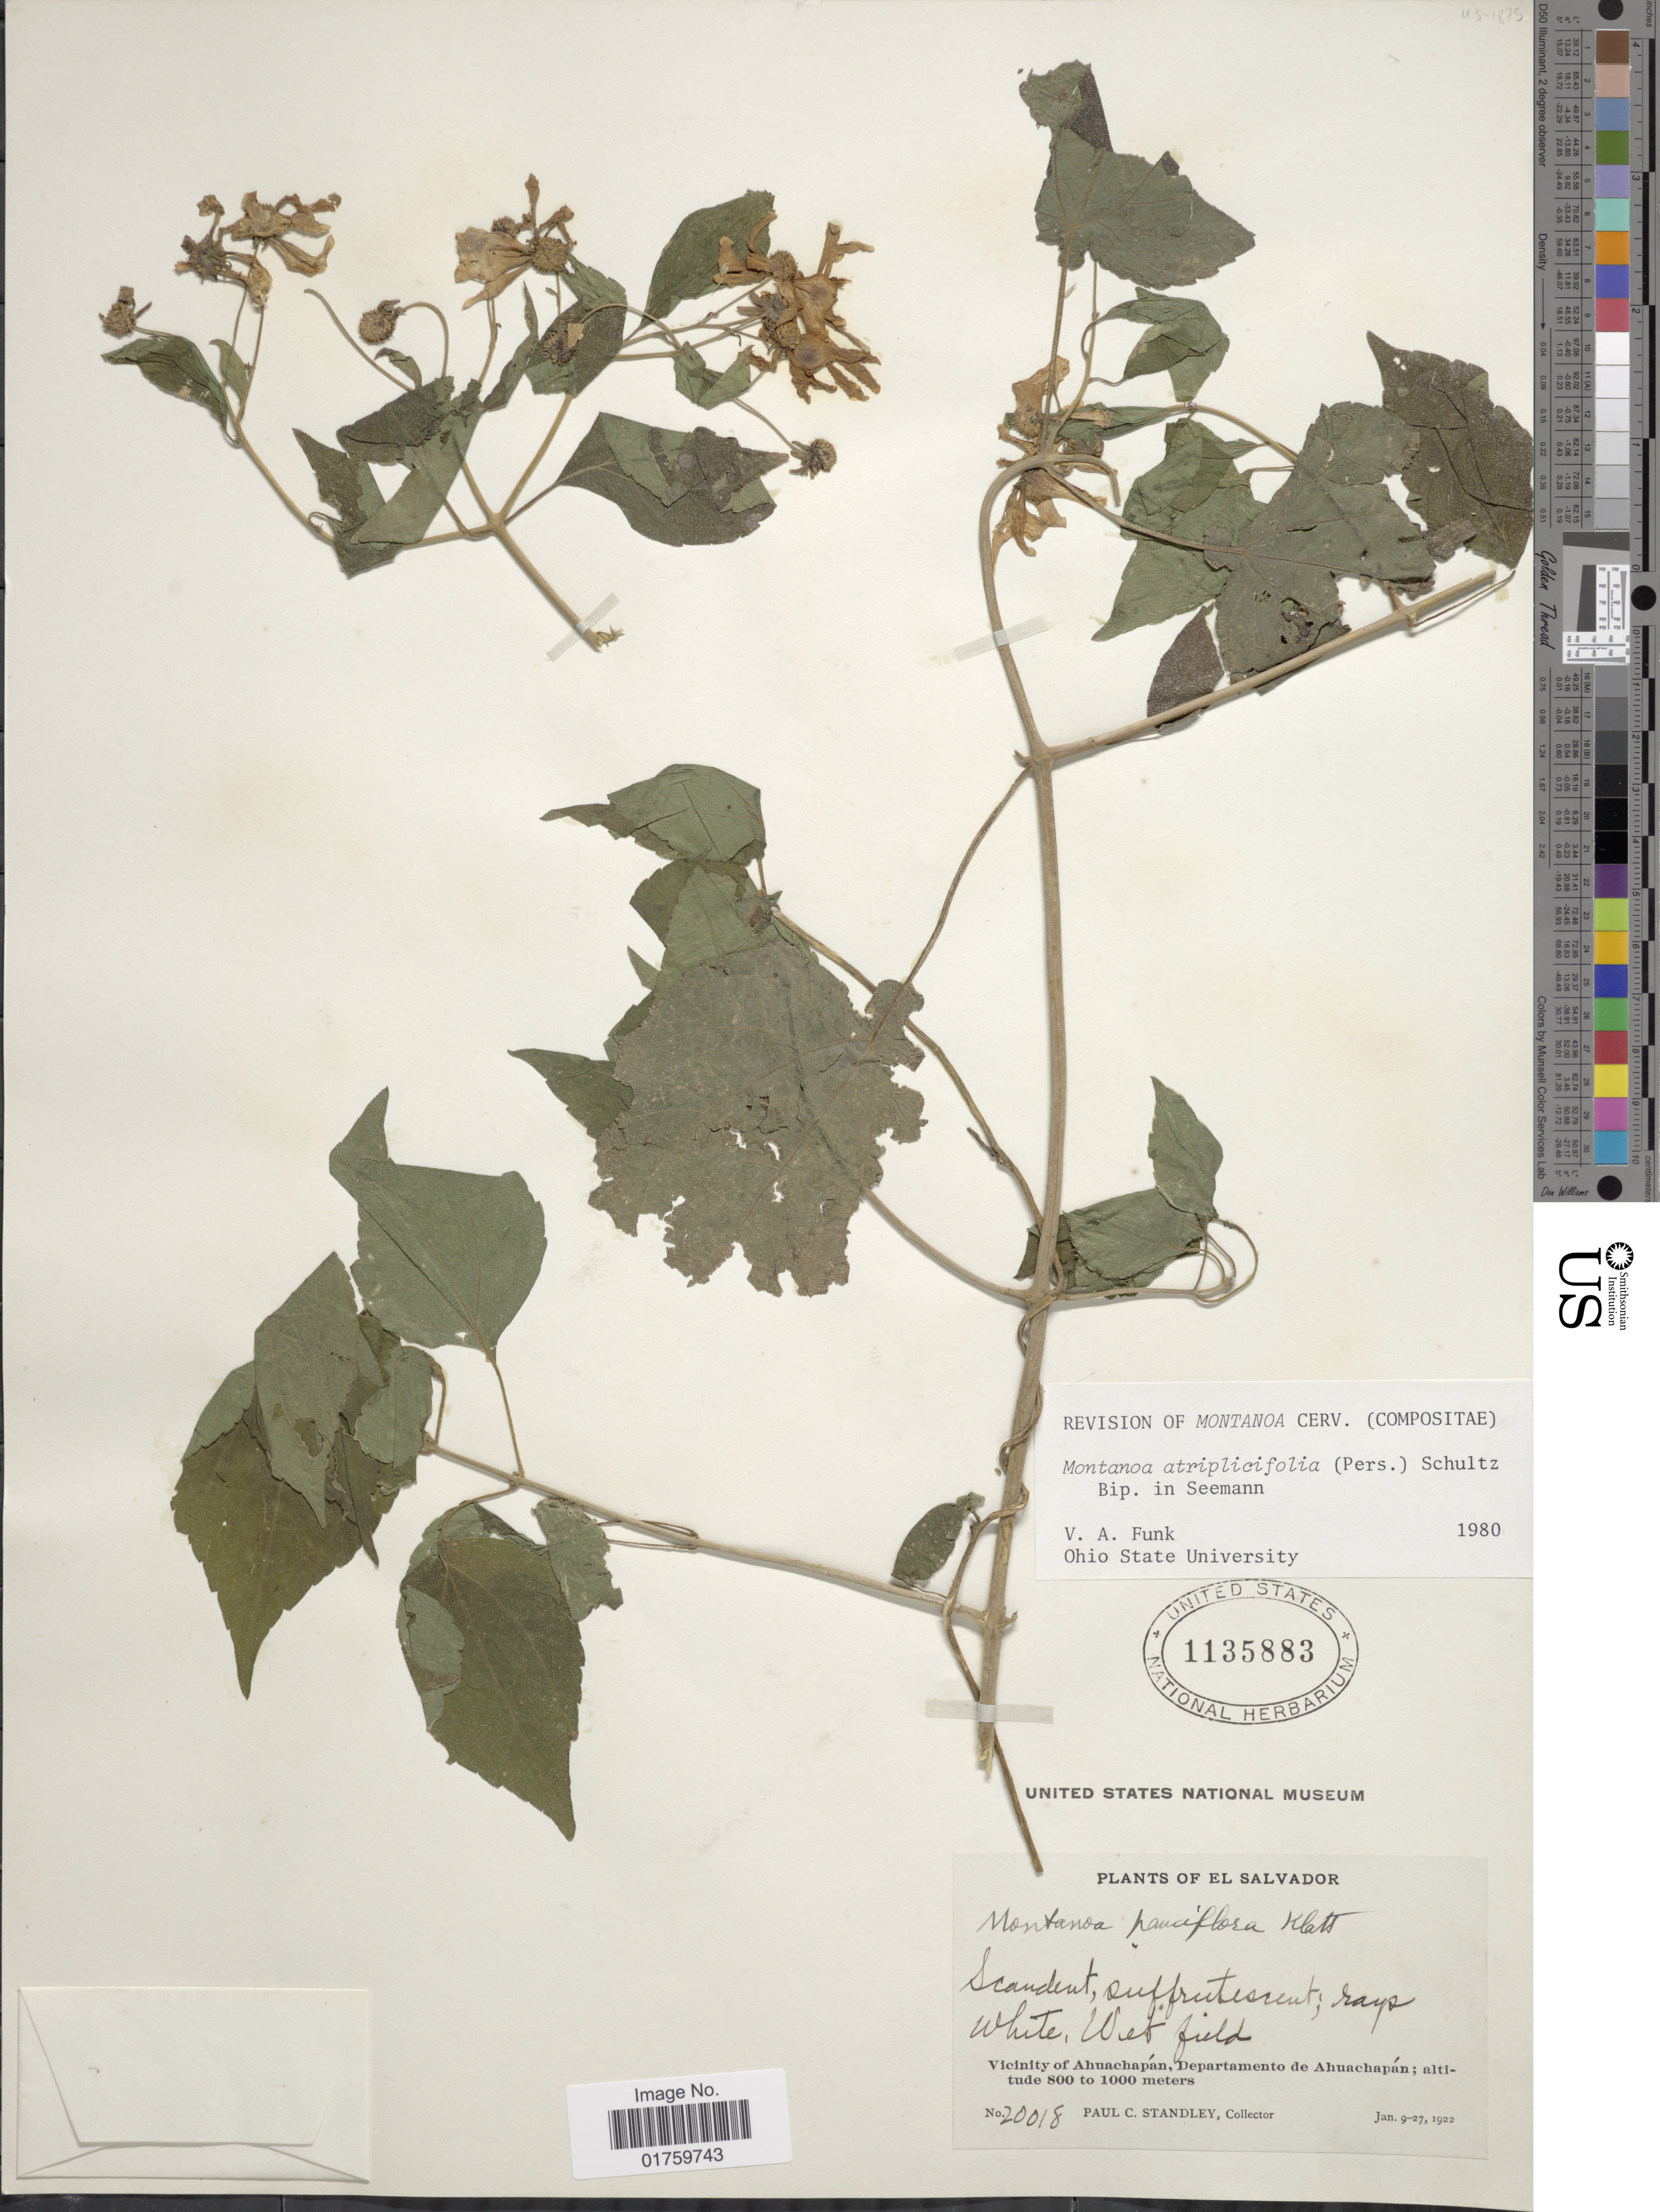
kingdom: Plantae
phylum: Tracheophyta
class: Magnoliopsida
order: Asterales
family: Asteraceae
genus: Montanoa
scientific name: Montanoa atriplicifolia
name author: (Pers.) Sch. Bip.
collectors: P. C. Standley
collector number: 20018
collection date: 1922-01-09/1922-01-27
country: El Salvador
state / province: Ahuachapan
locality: White, wet field, vicinity of Ahuachapan.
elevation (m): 800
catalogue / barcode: US 1135883